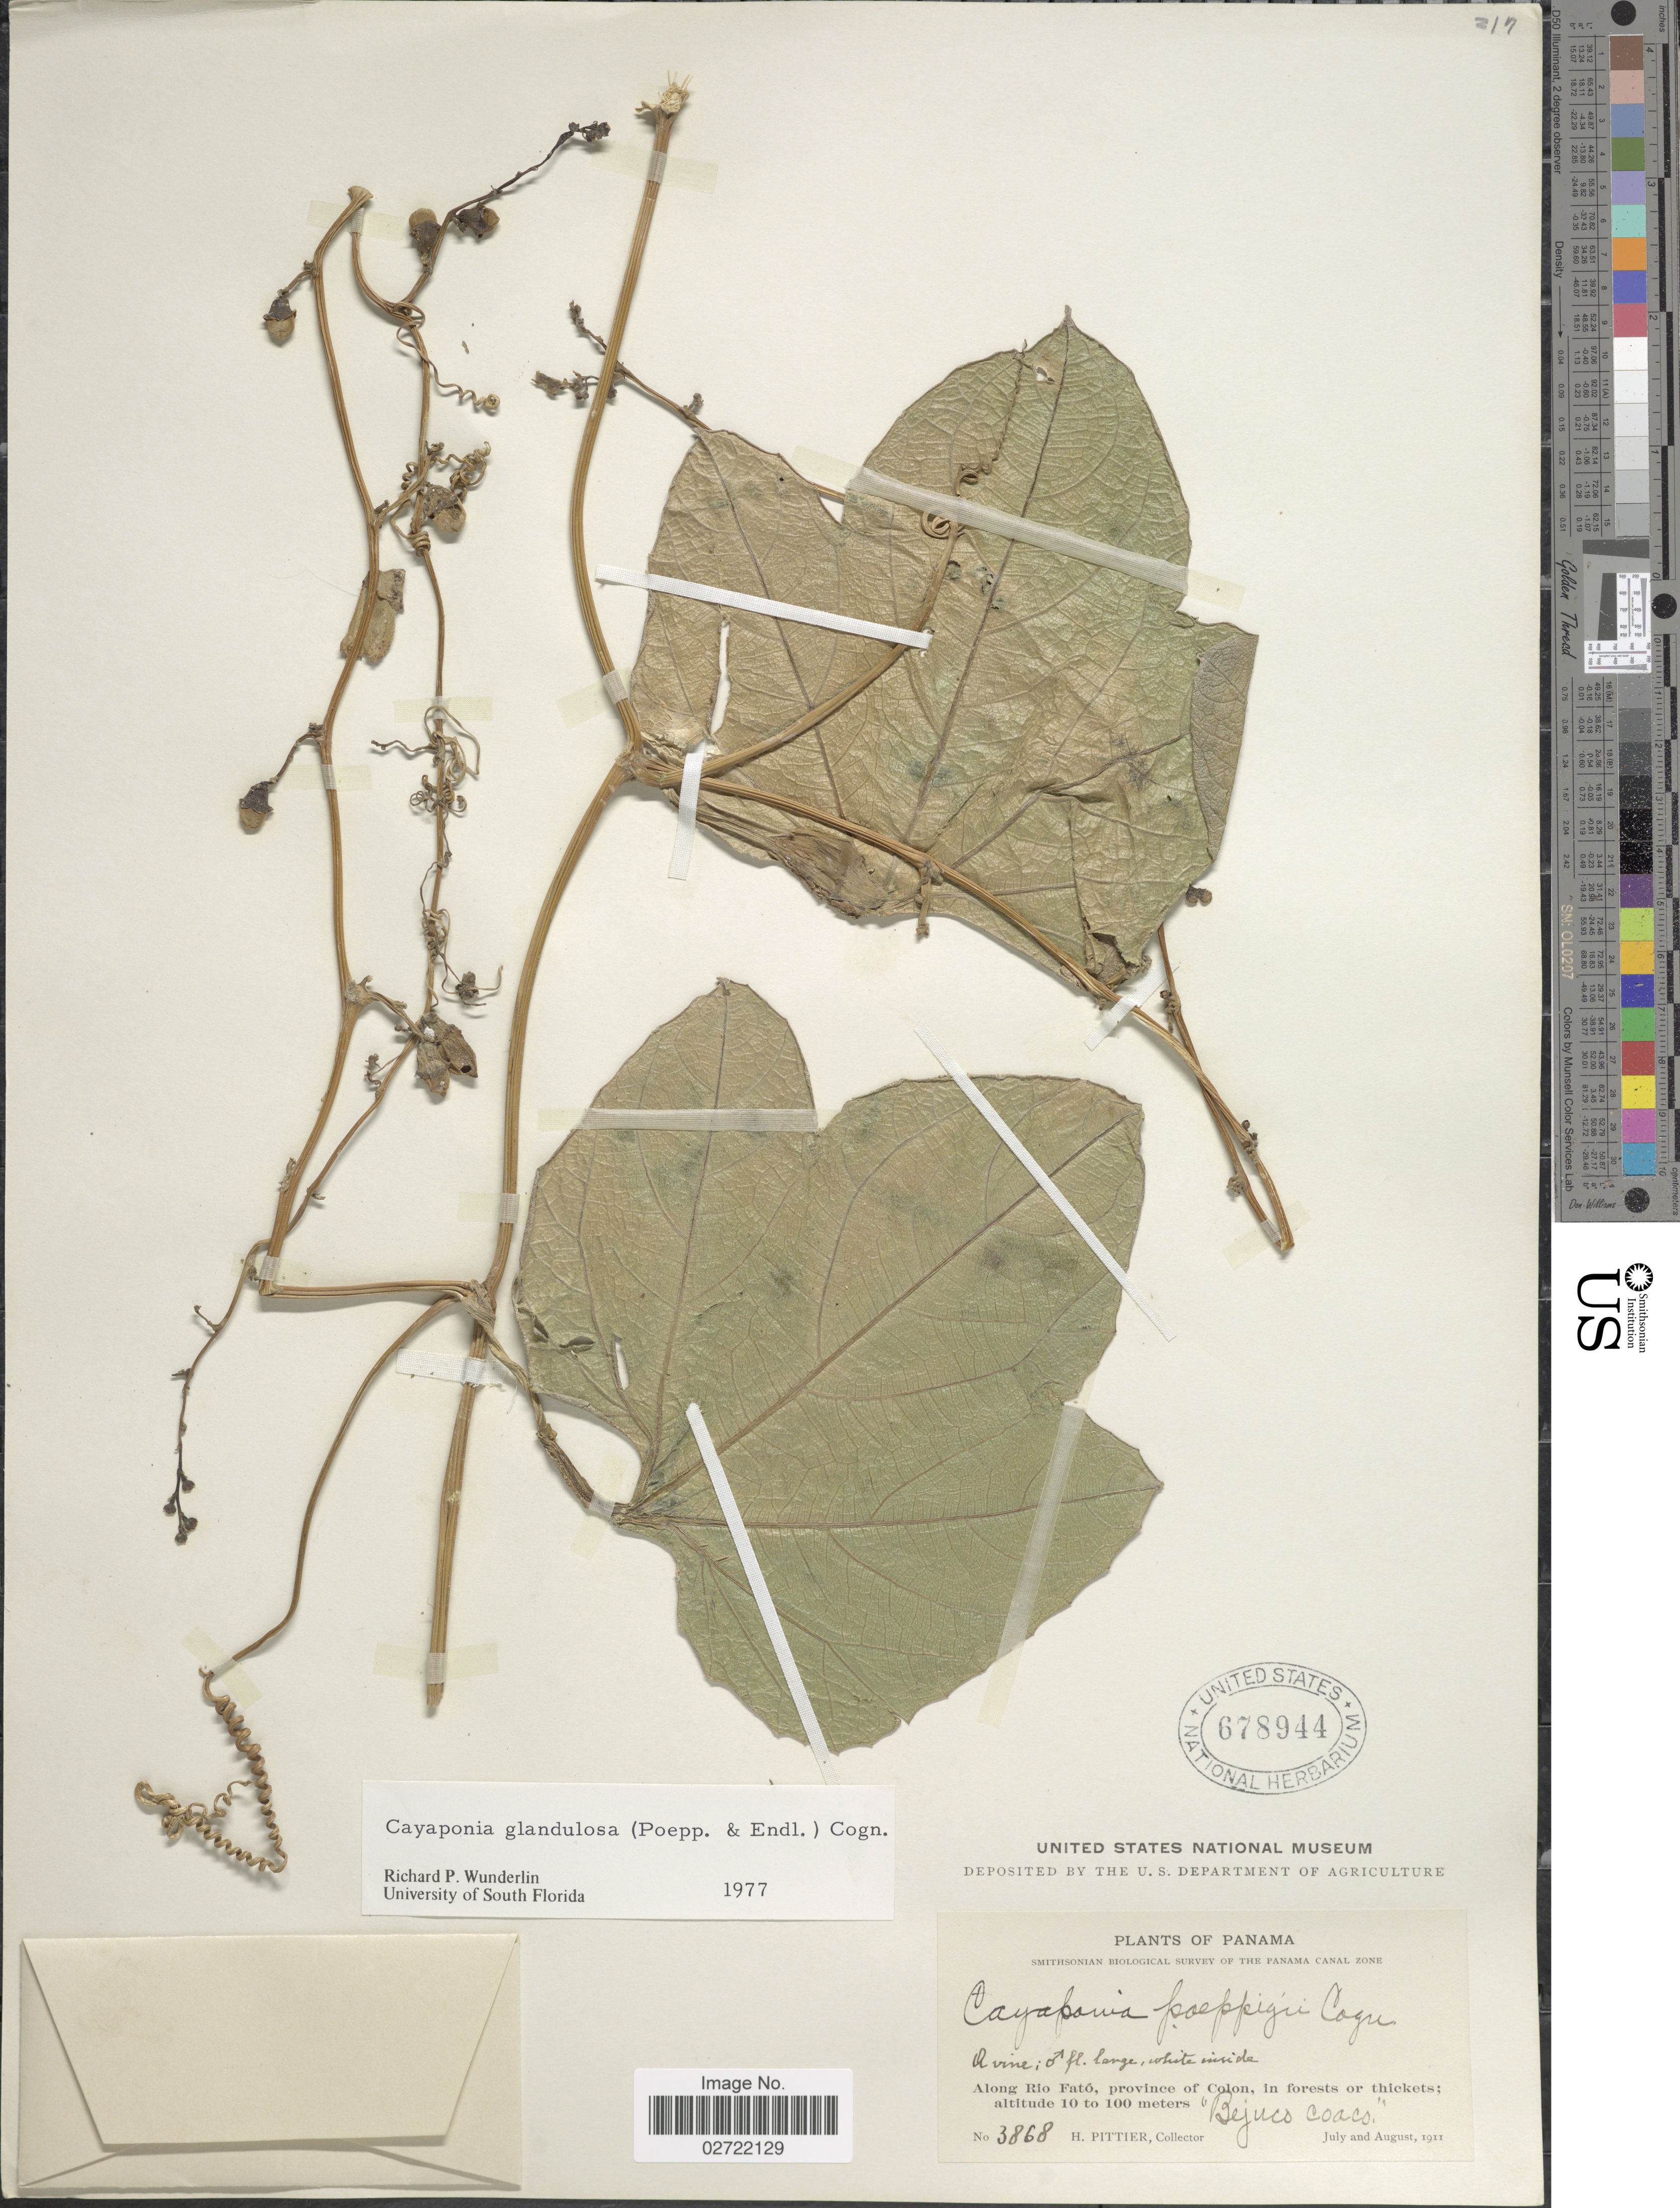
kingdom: Plantae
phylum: Tracheophyta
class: Magnoliopsida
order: Cucurbitales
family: Cucurbitaceae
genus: Cayaponia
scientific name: Cayaponia glandulosa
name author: (Poepp. & Endl.) Cogn.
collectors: H. F. Pittier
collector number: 3868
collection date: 1911-07/1911-08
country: Panama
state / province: Colón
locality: Along Rio Fató. In forest or thickets. "Bejuco Coaco".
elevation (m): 10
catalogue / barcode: US 678944